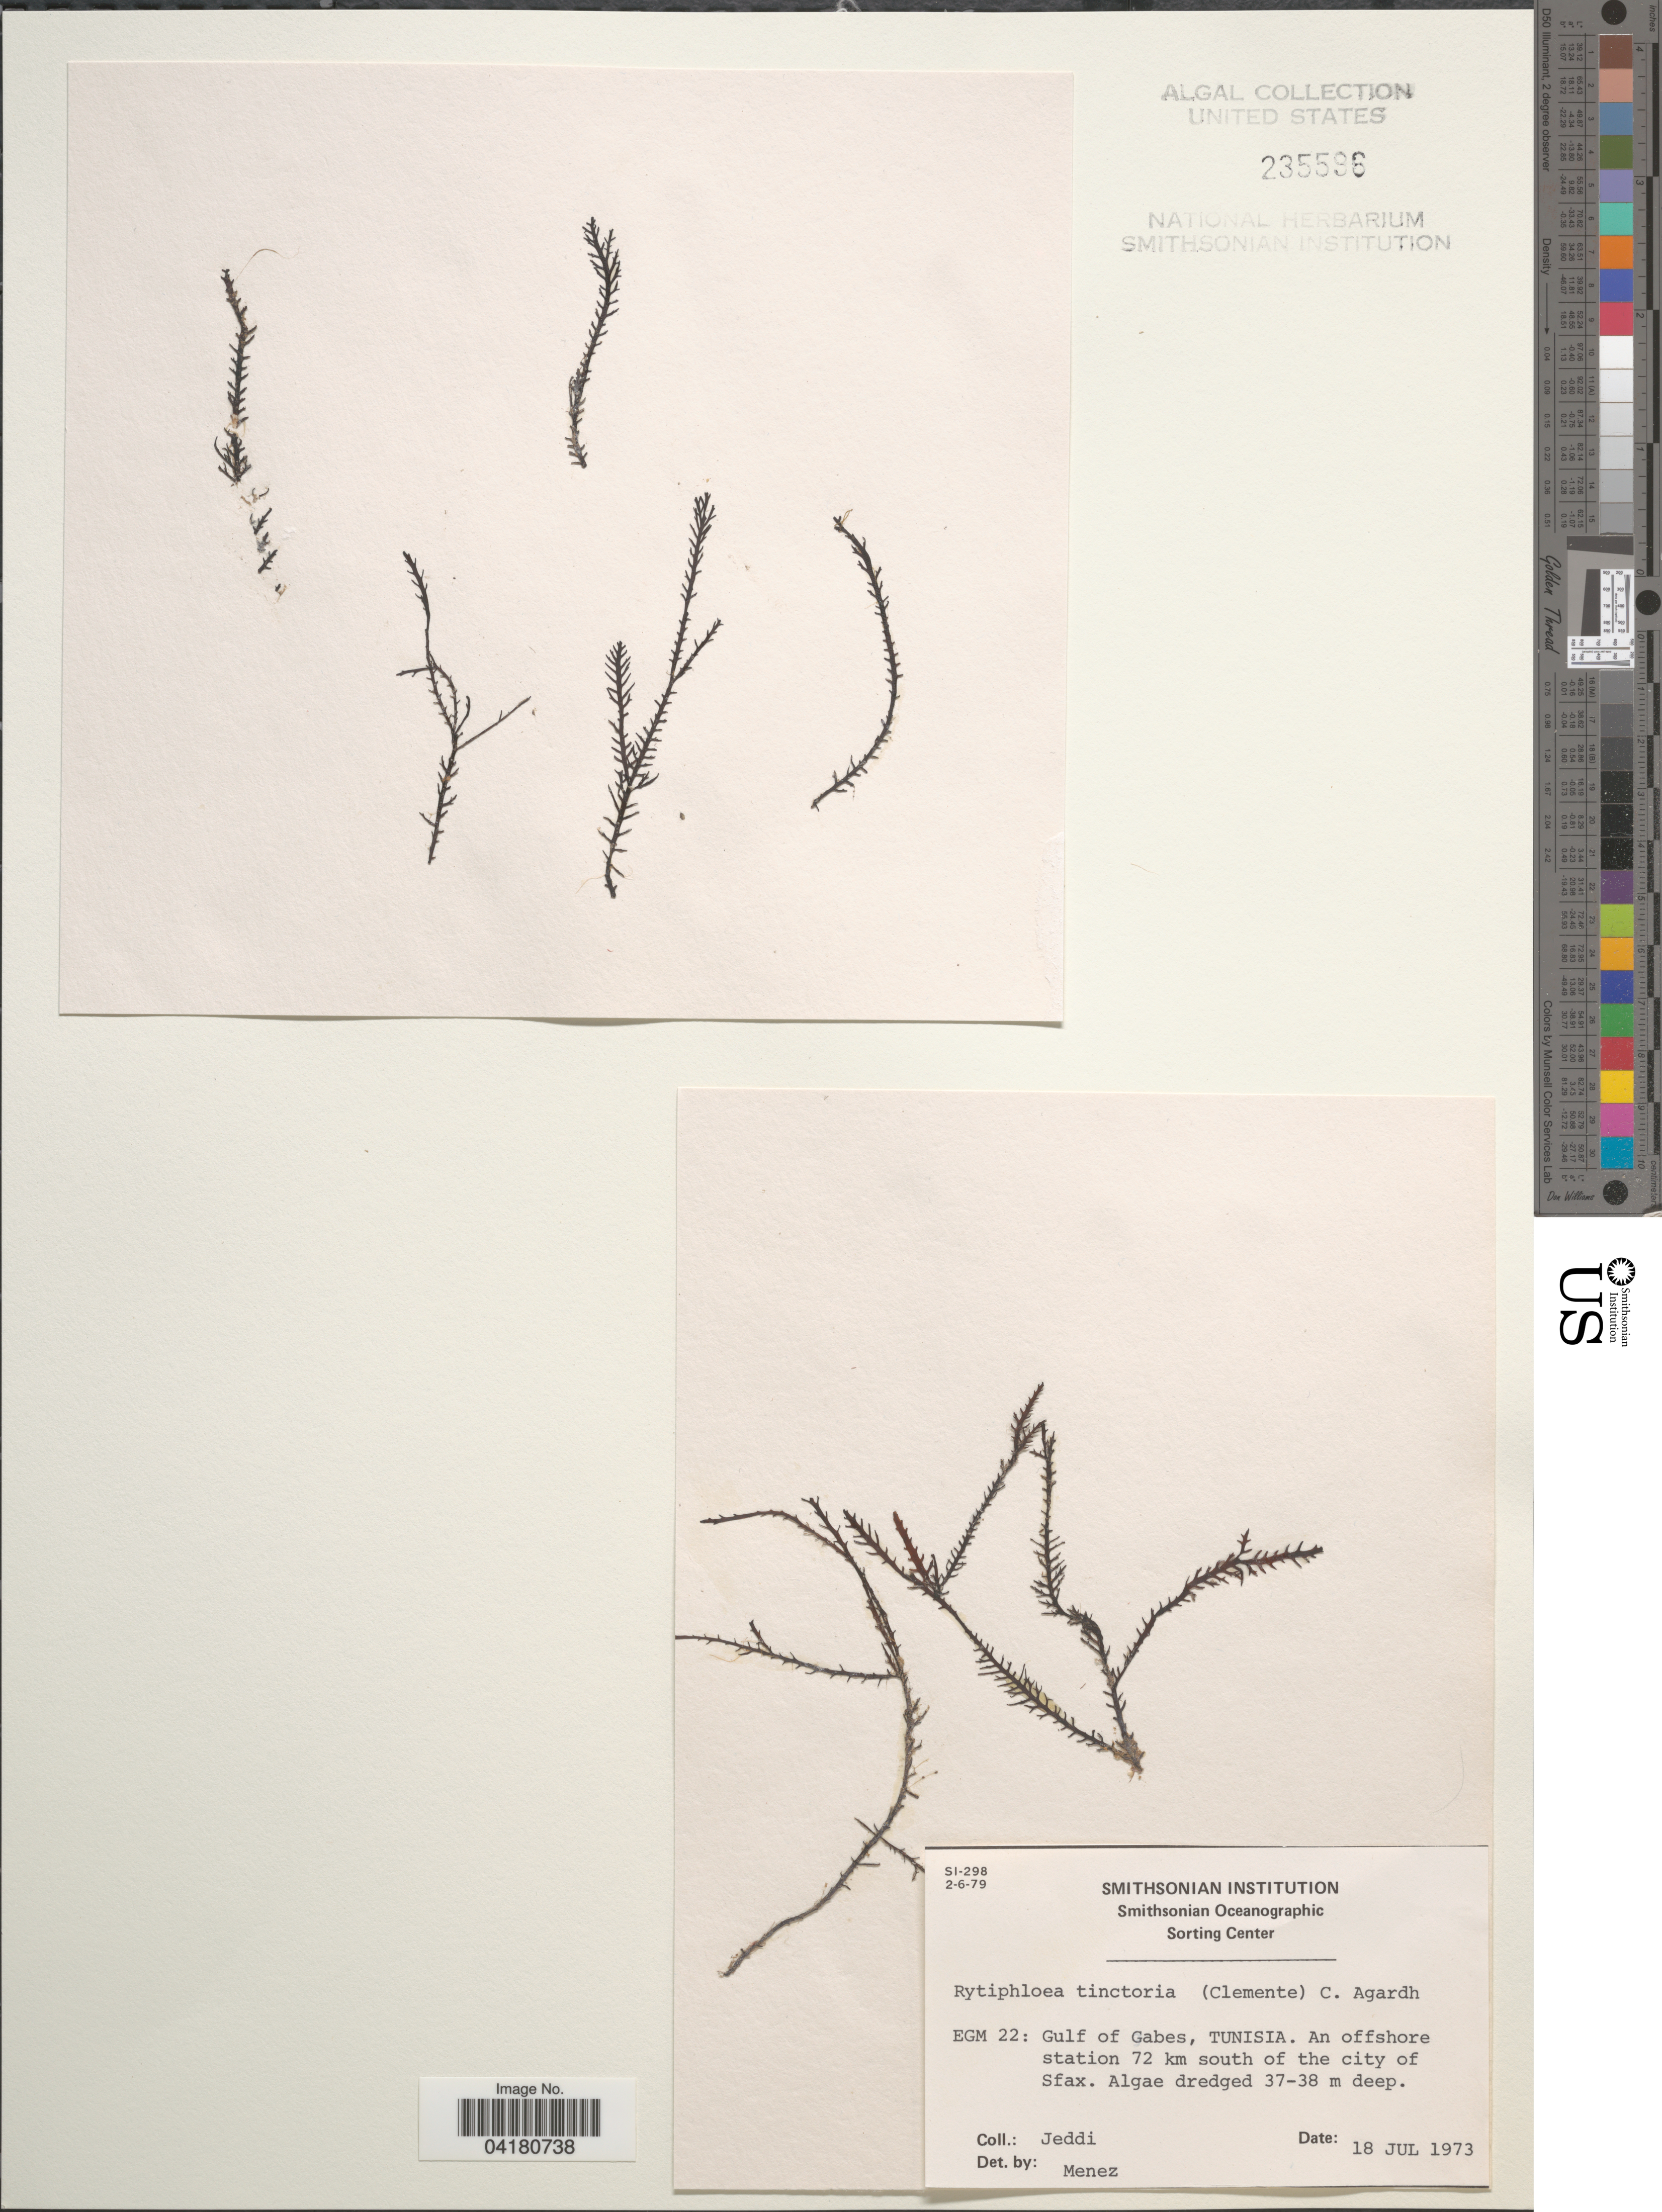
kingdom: Plantae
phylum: Rhodophyta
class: Florideophyceae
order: Ceramiales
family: Rhodomelaceae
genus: Rytiphloea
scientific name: Rytiphloea tinctoria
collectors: -. Jeddi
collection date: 1973-07-18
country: Tunisia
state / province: Gabès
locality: Gulf of Gabes. An offshore station 72 km south of the city of Sfax.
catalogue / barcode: US 235596